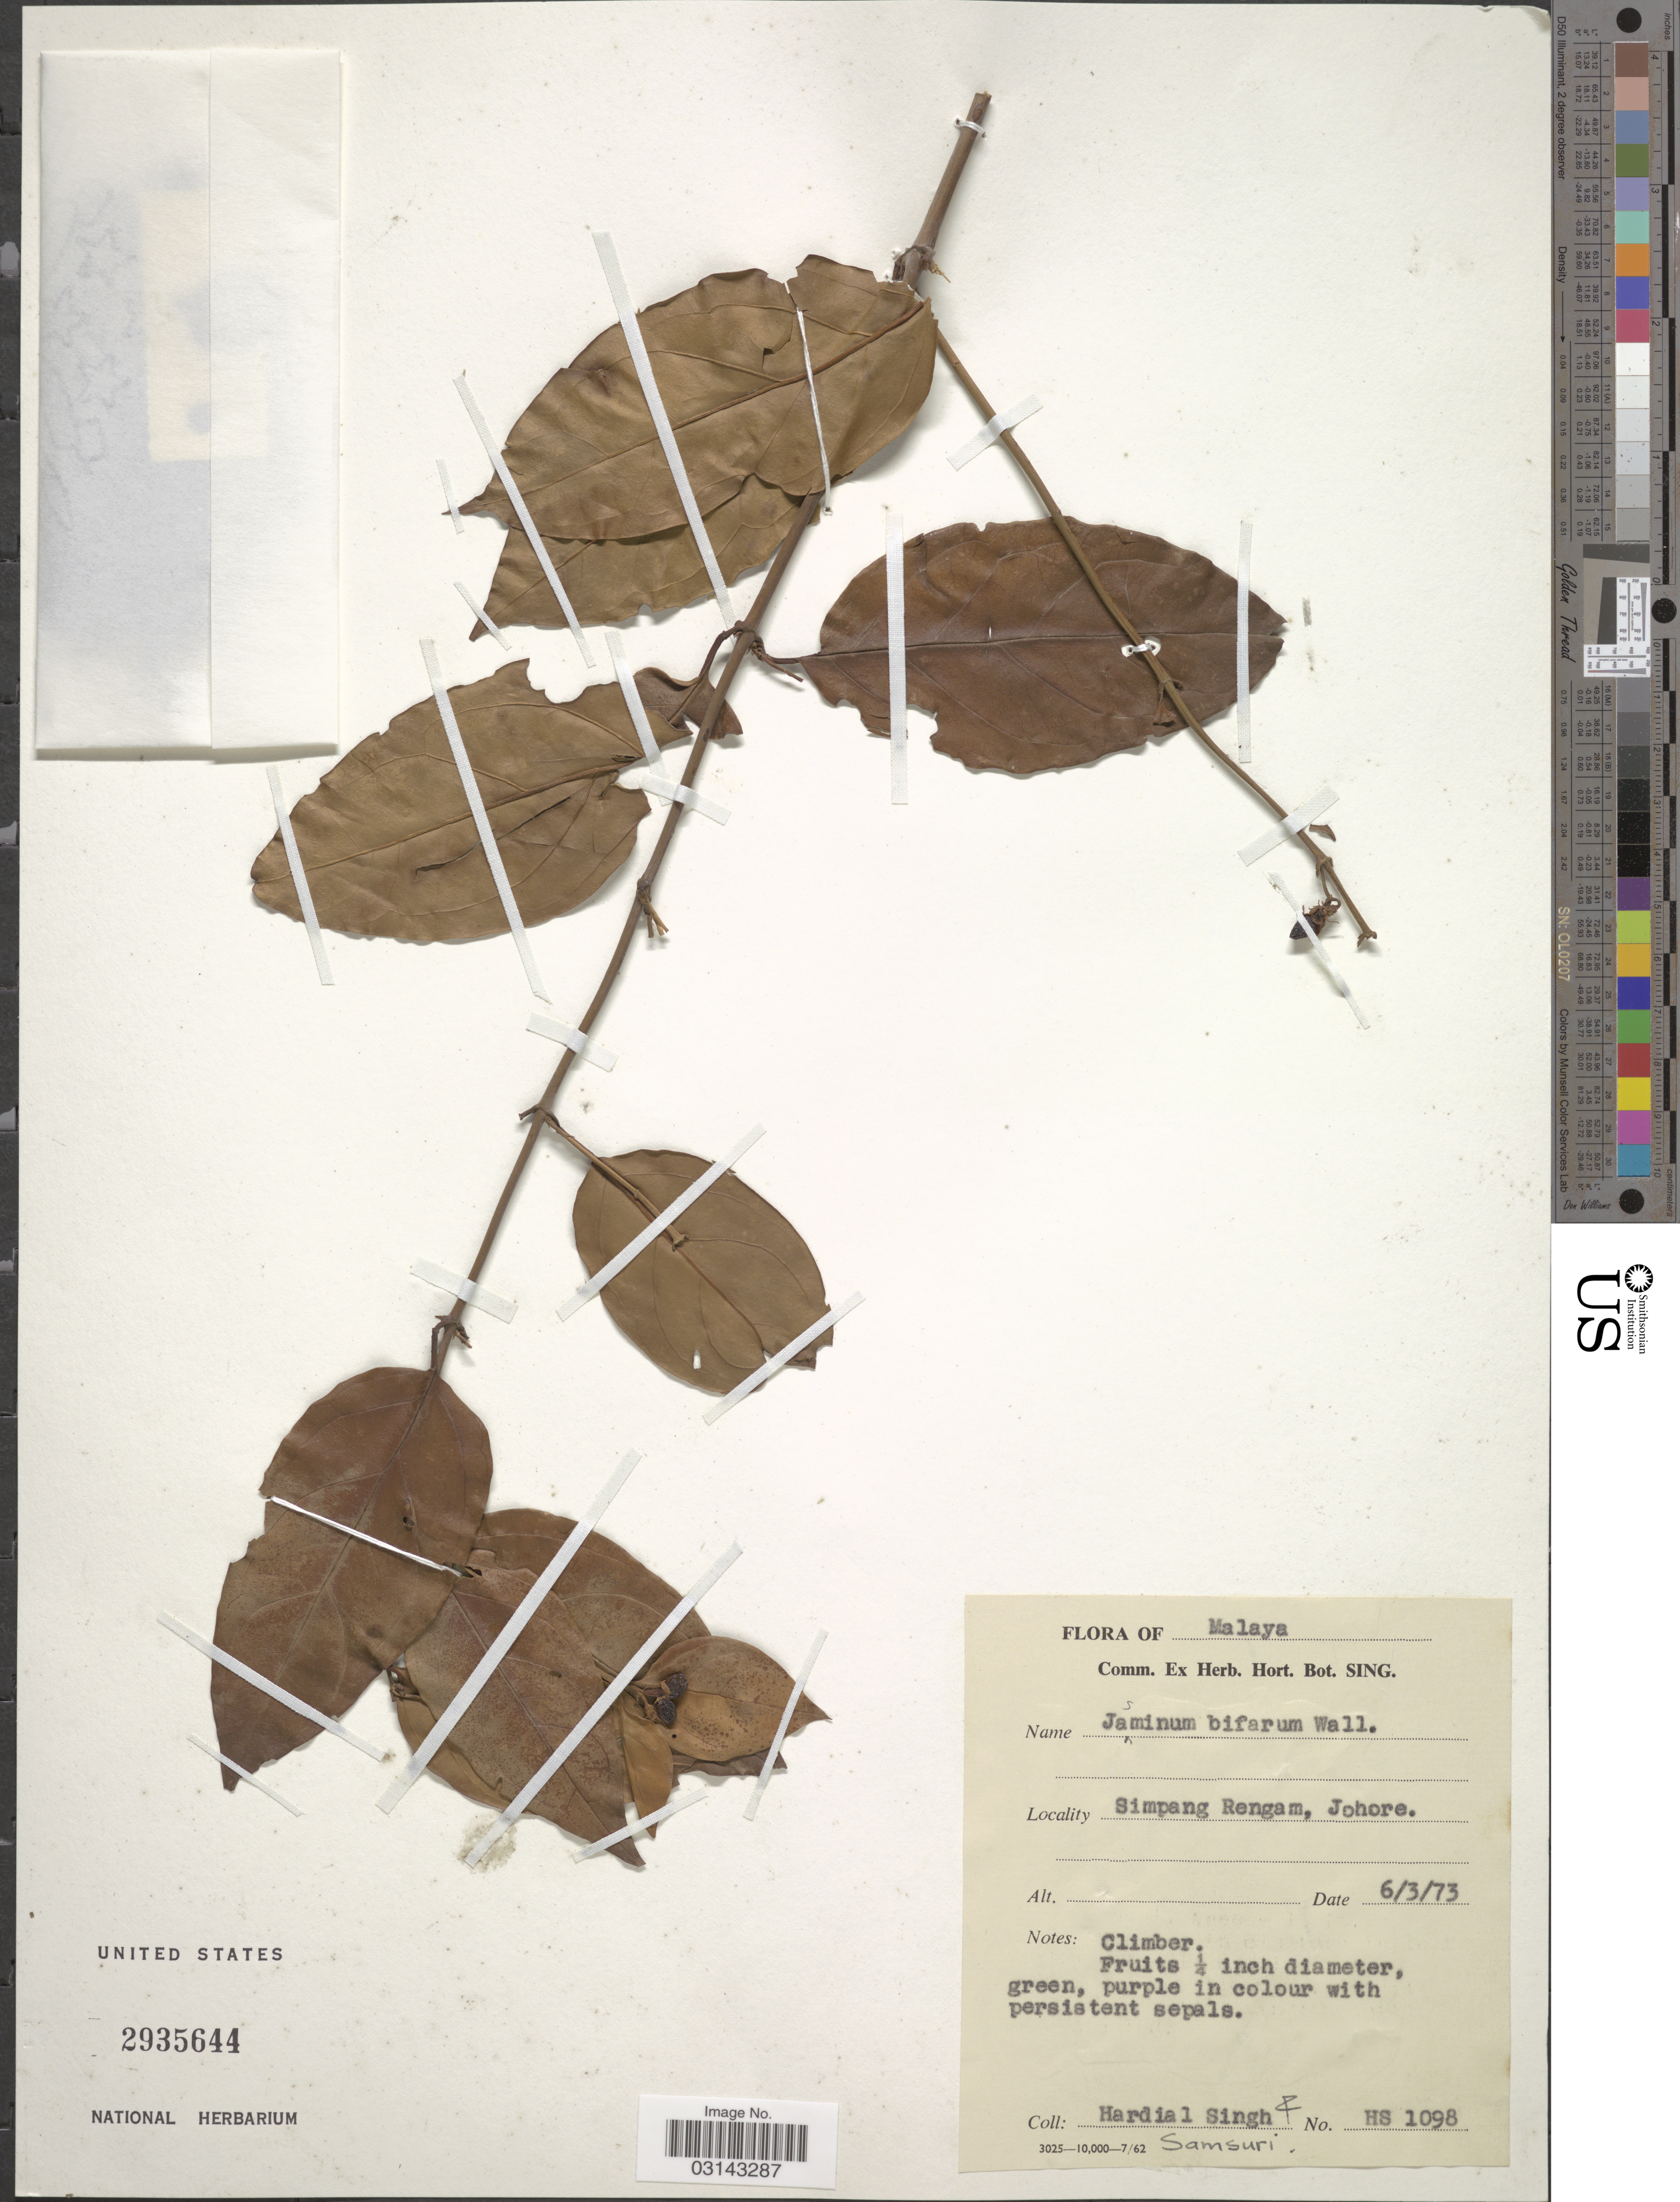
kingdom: Plantae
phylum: Tracheophyta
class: Magnoliopsida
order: Lamiales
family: Oleaceae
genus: Jasminum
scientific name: Jasminum elongatum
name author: (P.J. Bergius) Willd.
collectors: H. Singh & -. Samsuri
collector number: HS1098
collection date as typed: Transcribed d/m/y: 6/3/73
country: Malaysia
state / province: Johor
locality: Malaya. Simpang Rengam.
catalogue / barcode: US 2935644